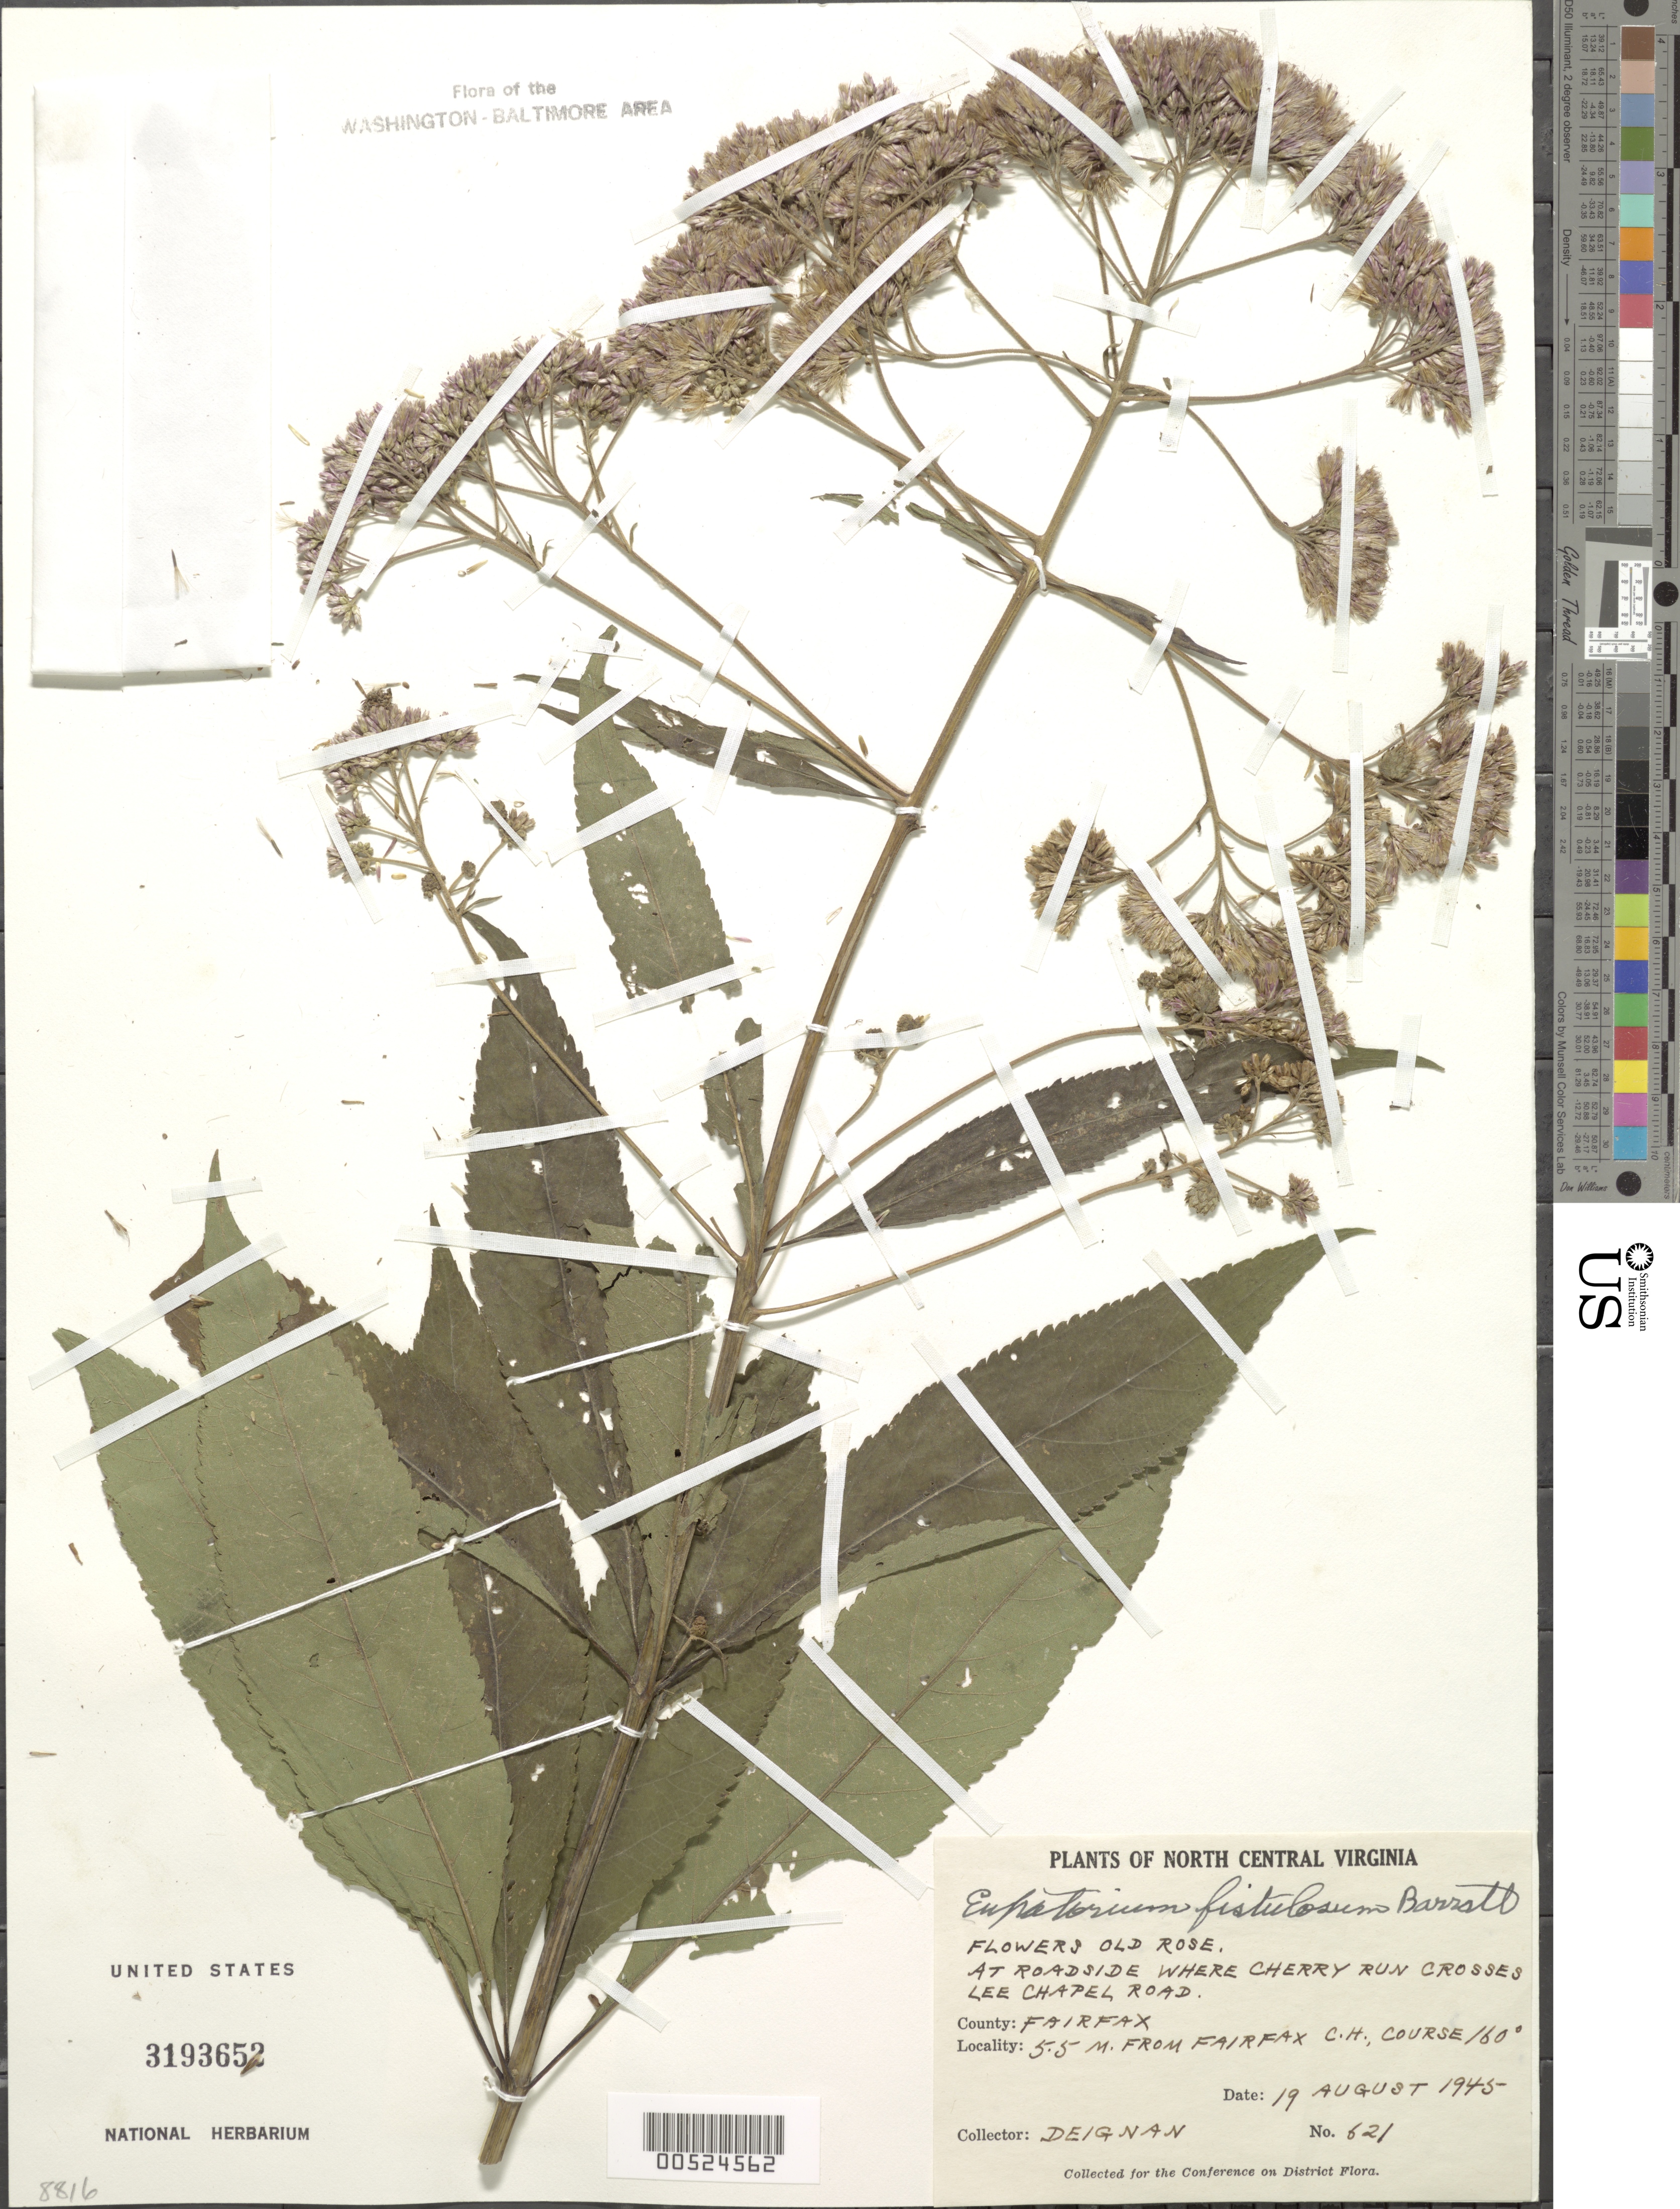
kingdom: Plantae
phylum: Tracheophyta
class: Magnoliopsida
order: Asterales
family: Asteraceae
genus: Eupatorium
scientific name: Eupatorium fistulosum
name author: Barratt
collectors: H. Deignan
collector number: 621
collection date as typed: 19 Aug 1945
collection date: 1945-08-19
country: United States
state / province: Virginia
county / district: Fairfax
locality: Fairfax Courthouse, Cherry Run Crossing with Lee Chapel Road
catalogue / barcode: US 3193652